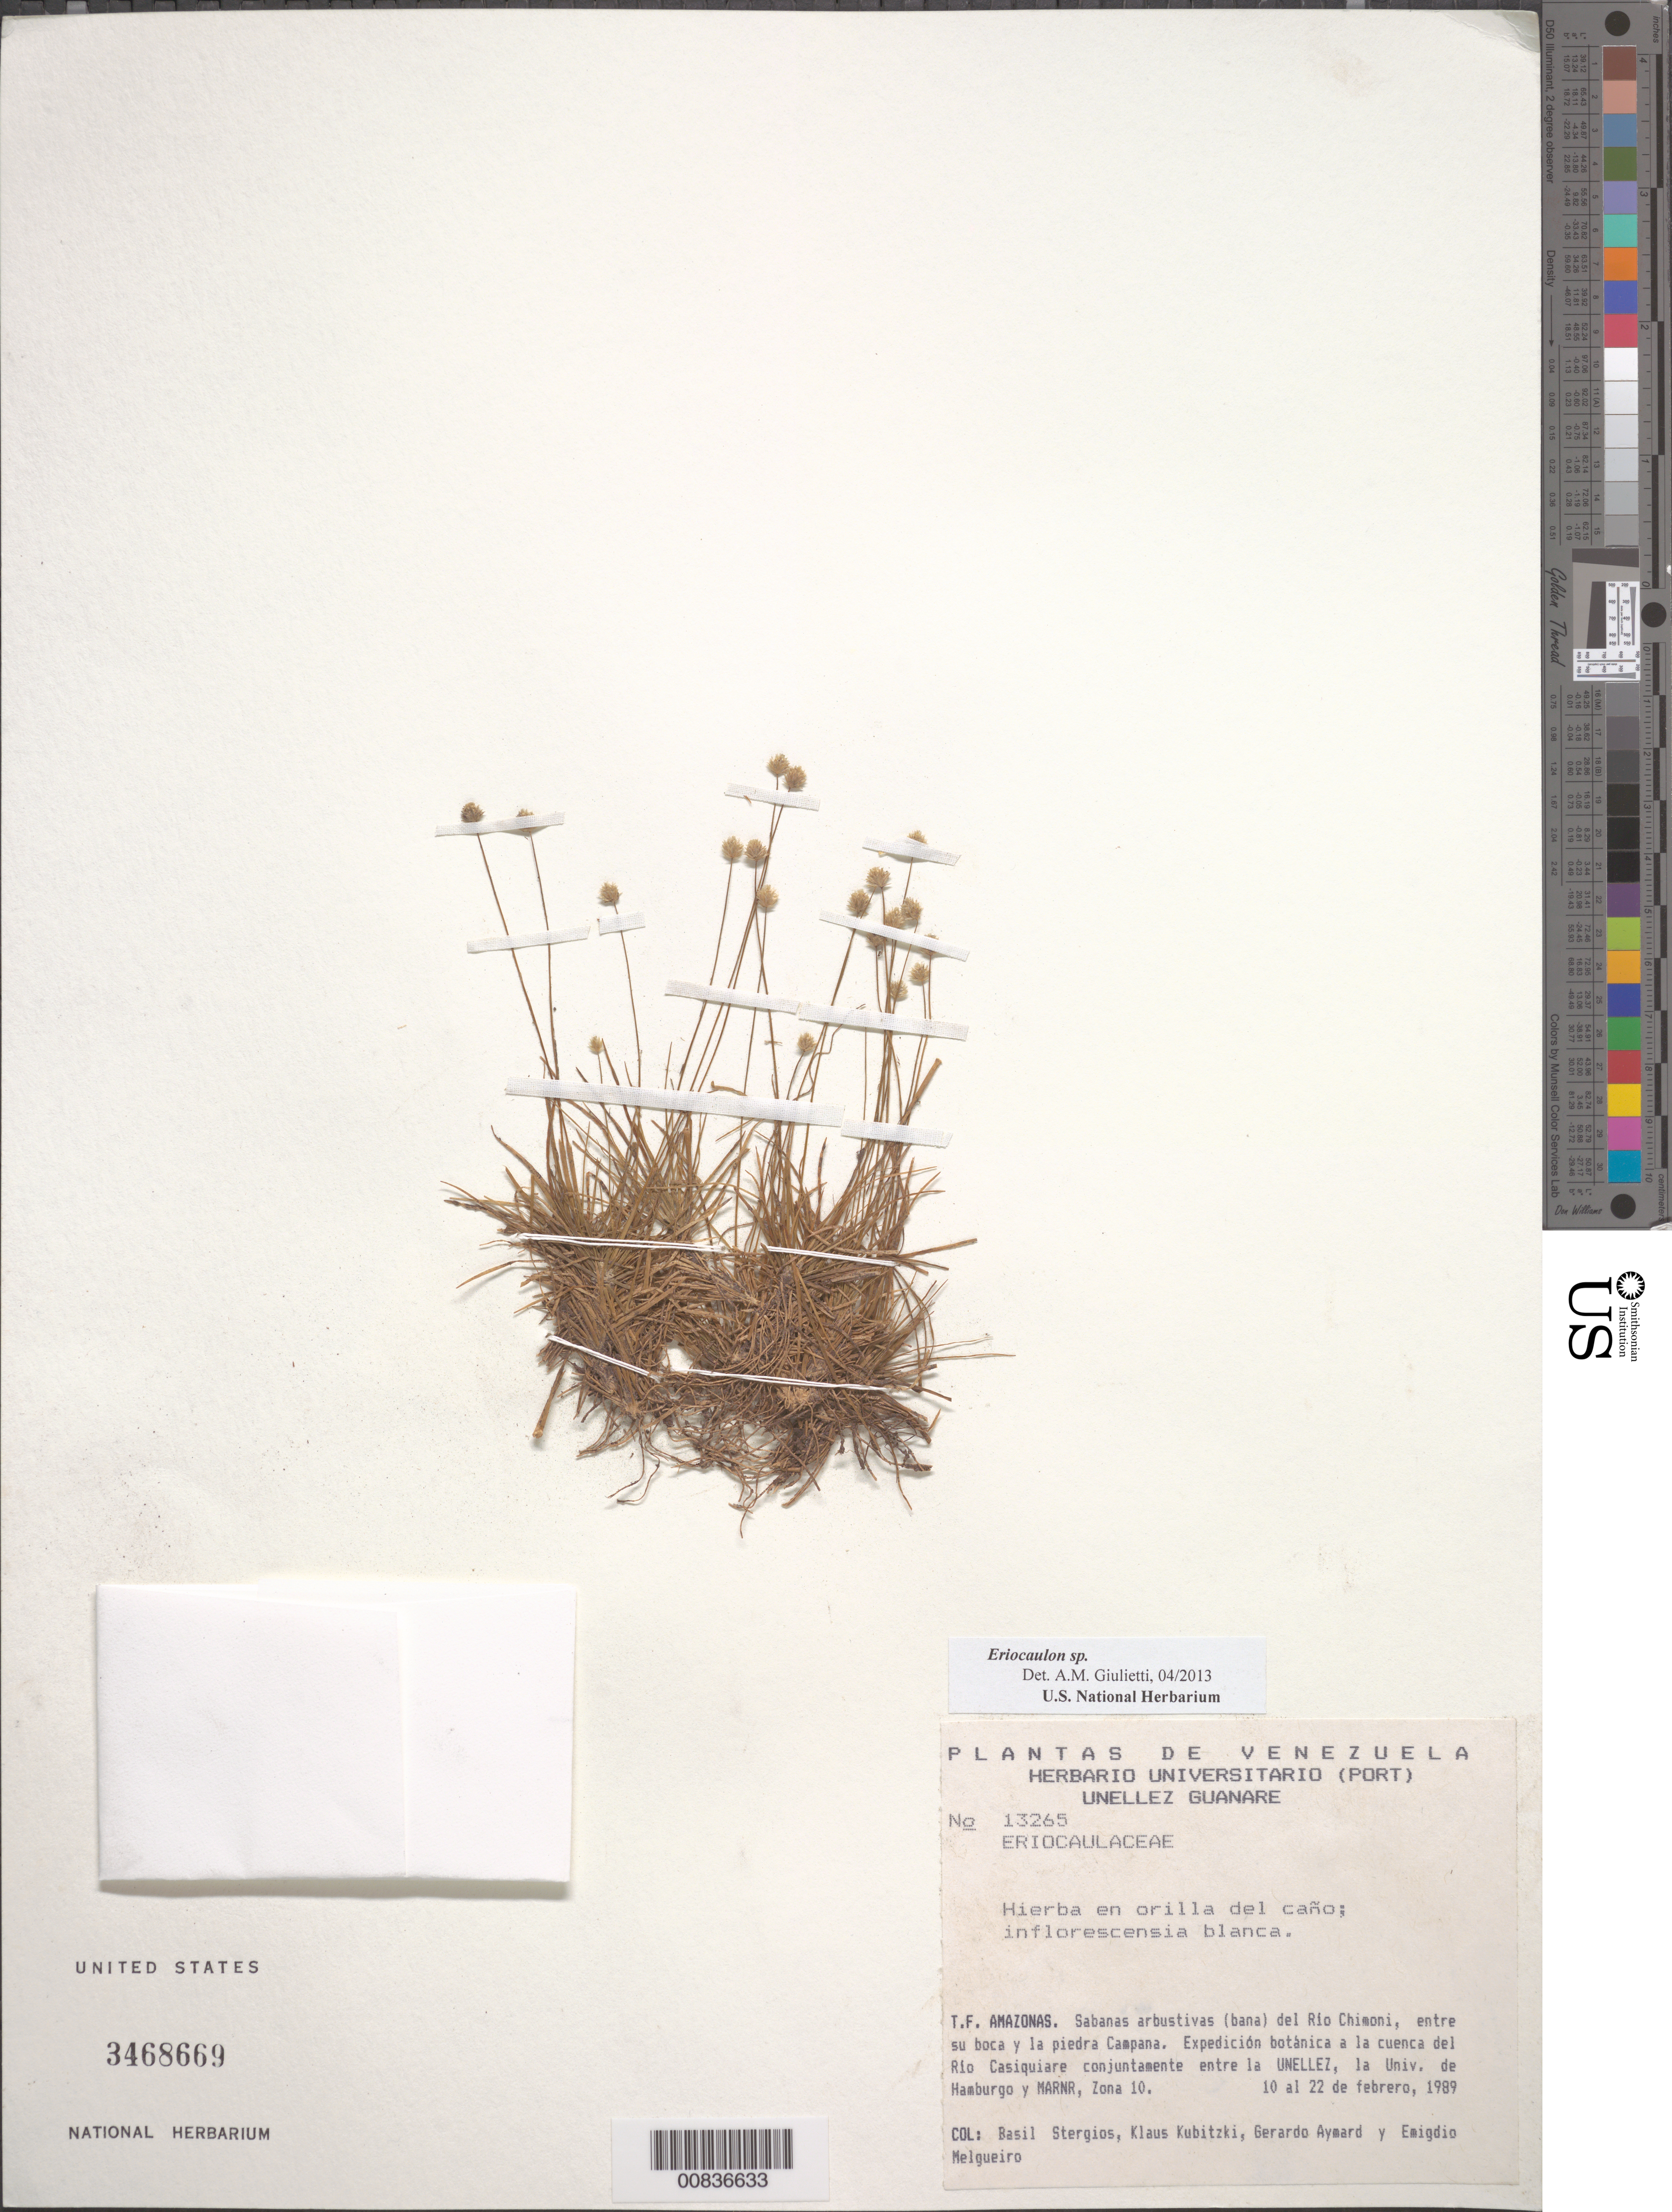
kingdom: Plantae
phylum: Tracheophyta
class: Liliopsida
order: Poales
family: Eriocaulaceae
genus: Eriocaulon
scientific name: Eriocaulon sp.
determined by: Giulietti, Ana M.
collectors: B. G. Stergios, K. Kubitzki, G. A. Aymard & E. Melgueiro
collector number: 13265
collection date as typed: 10-Feb-89 to 22-Feb-89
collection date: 1989-02-10/1989-02-22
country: Venezuela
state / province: Amazonas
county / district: Río Negro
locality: Río Chimoni, entre su boca y la piedra Campana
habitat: Sabana arbustivas del río; en orilla del caño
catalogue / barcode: US 3468669